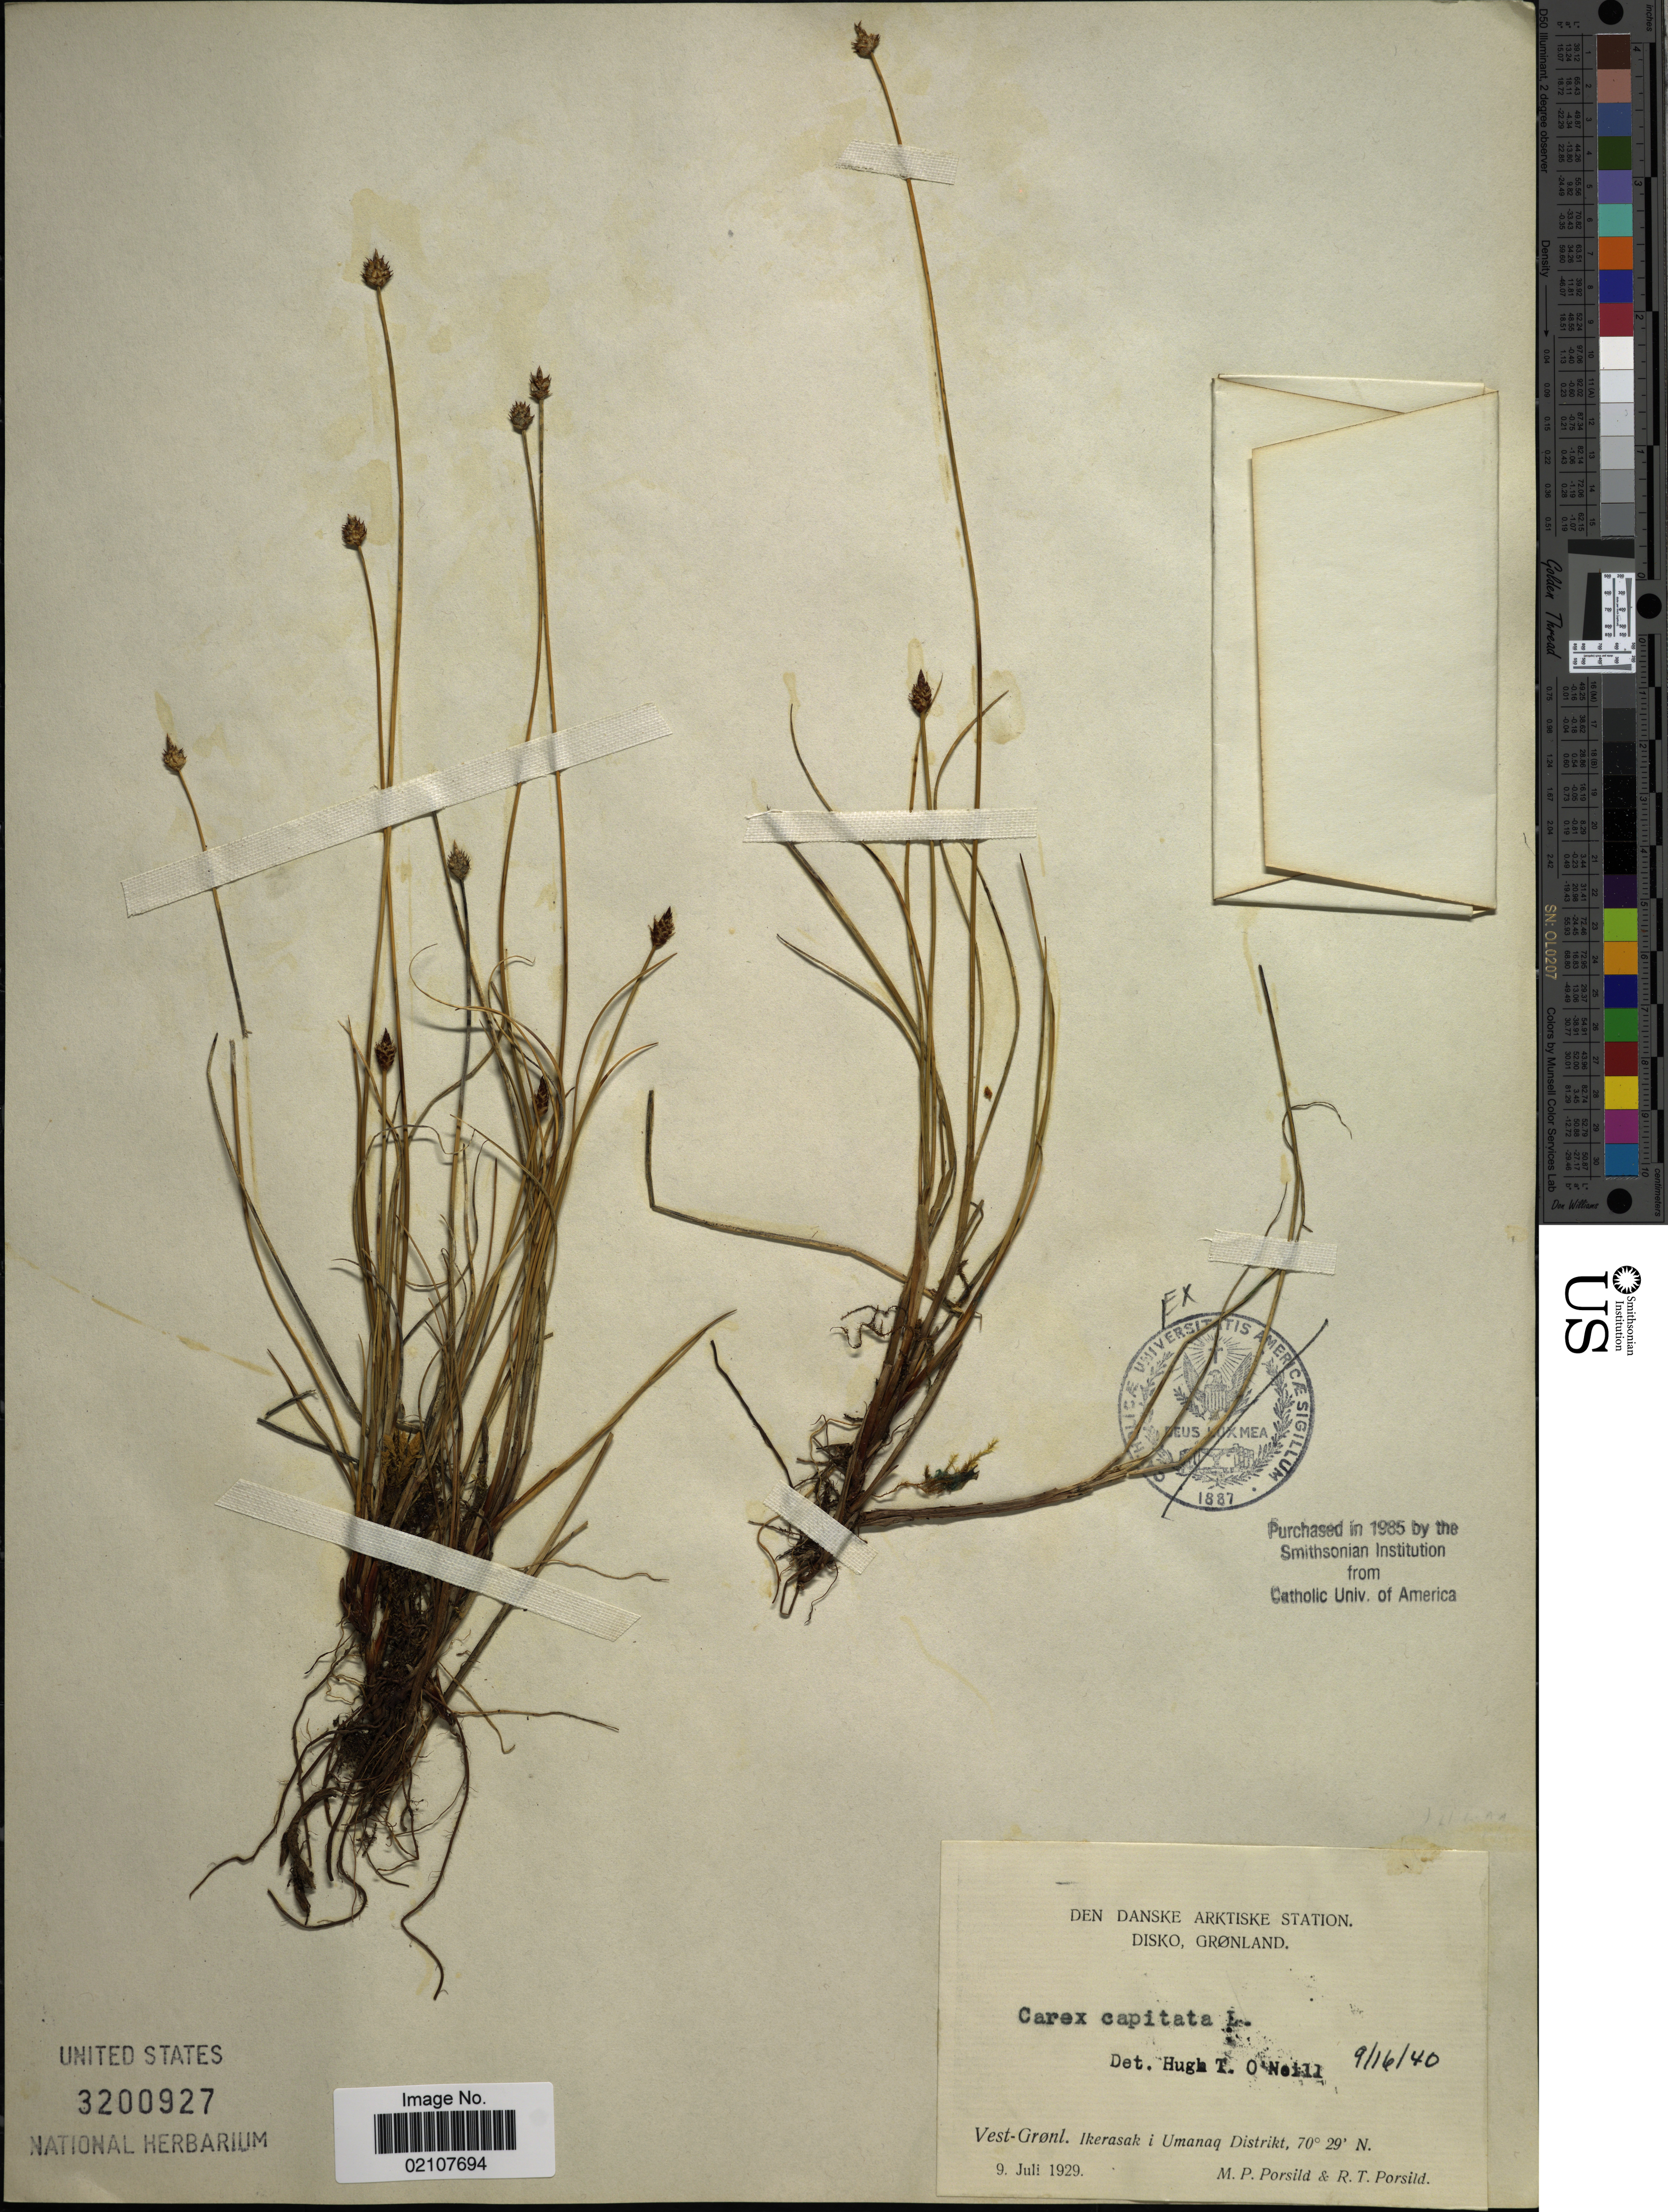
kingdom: Plantae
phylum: Tracheophyta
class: Liliopsida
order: Poales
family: Cyperaceae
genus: Carex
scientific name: Carex capitata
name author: L.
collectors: A. E. Porsild & M. P. Porsild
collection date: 1929-07-09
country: Greenland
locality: Disko, Gronland. Syd-Gronl. Vest Gronl. Ikerasak i Umanaq Distrikt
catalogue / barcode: US 3200927